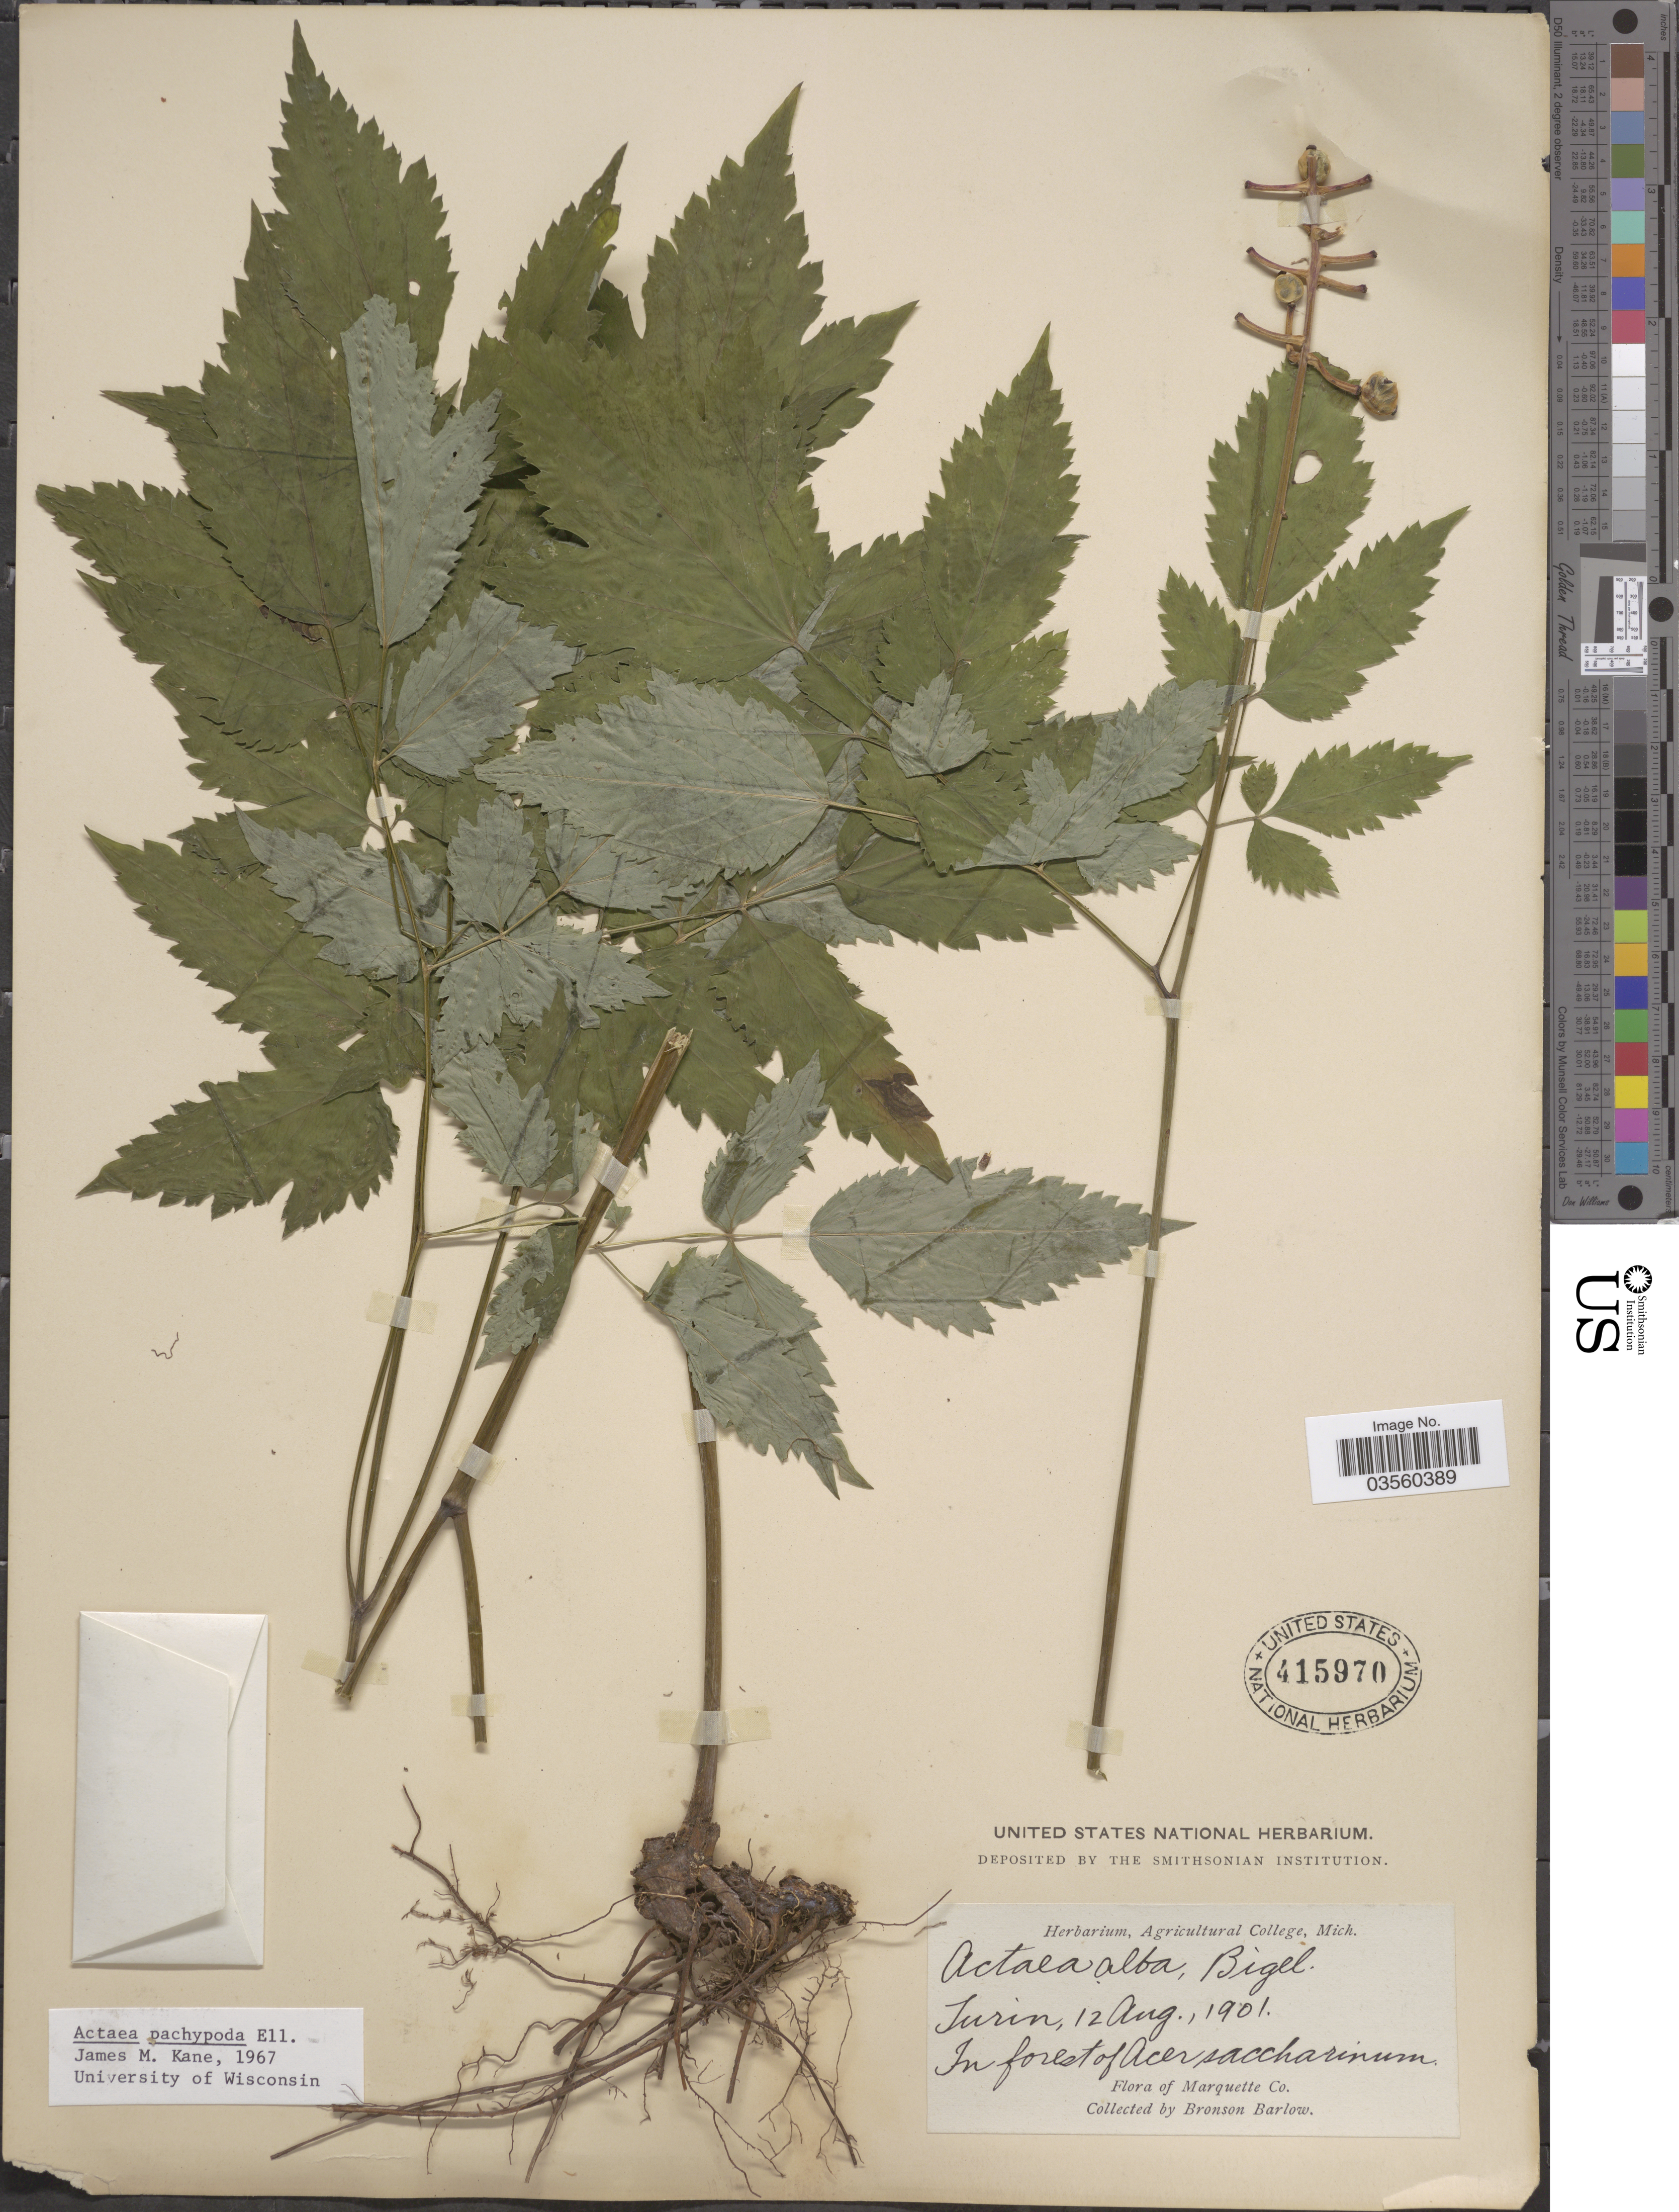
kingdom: Plantae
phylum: Tracheophyta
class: Magnoliopsida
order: Ranunculales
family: Ranunculaceae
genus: Actaea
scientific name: Actaea pachypoda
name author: Elliott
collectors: Barlow, B.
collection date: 1901-08-12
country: United States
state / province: Michigan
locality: Turin. Marquette Co.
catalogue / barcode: US 415970